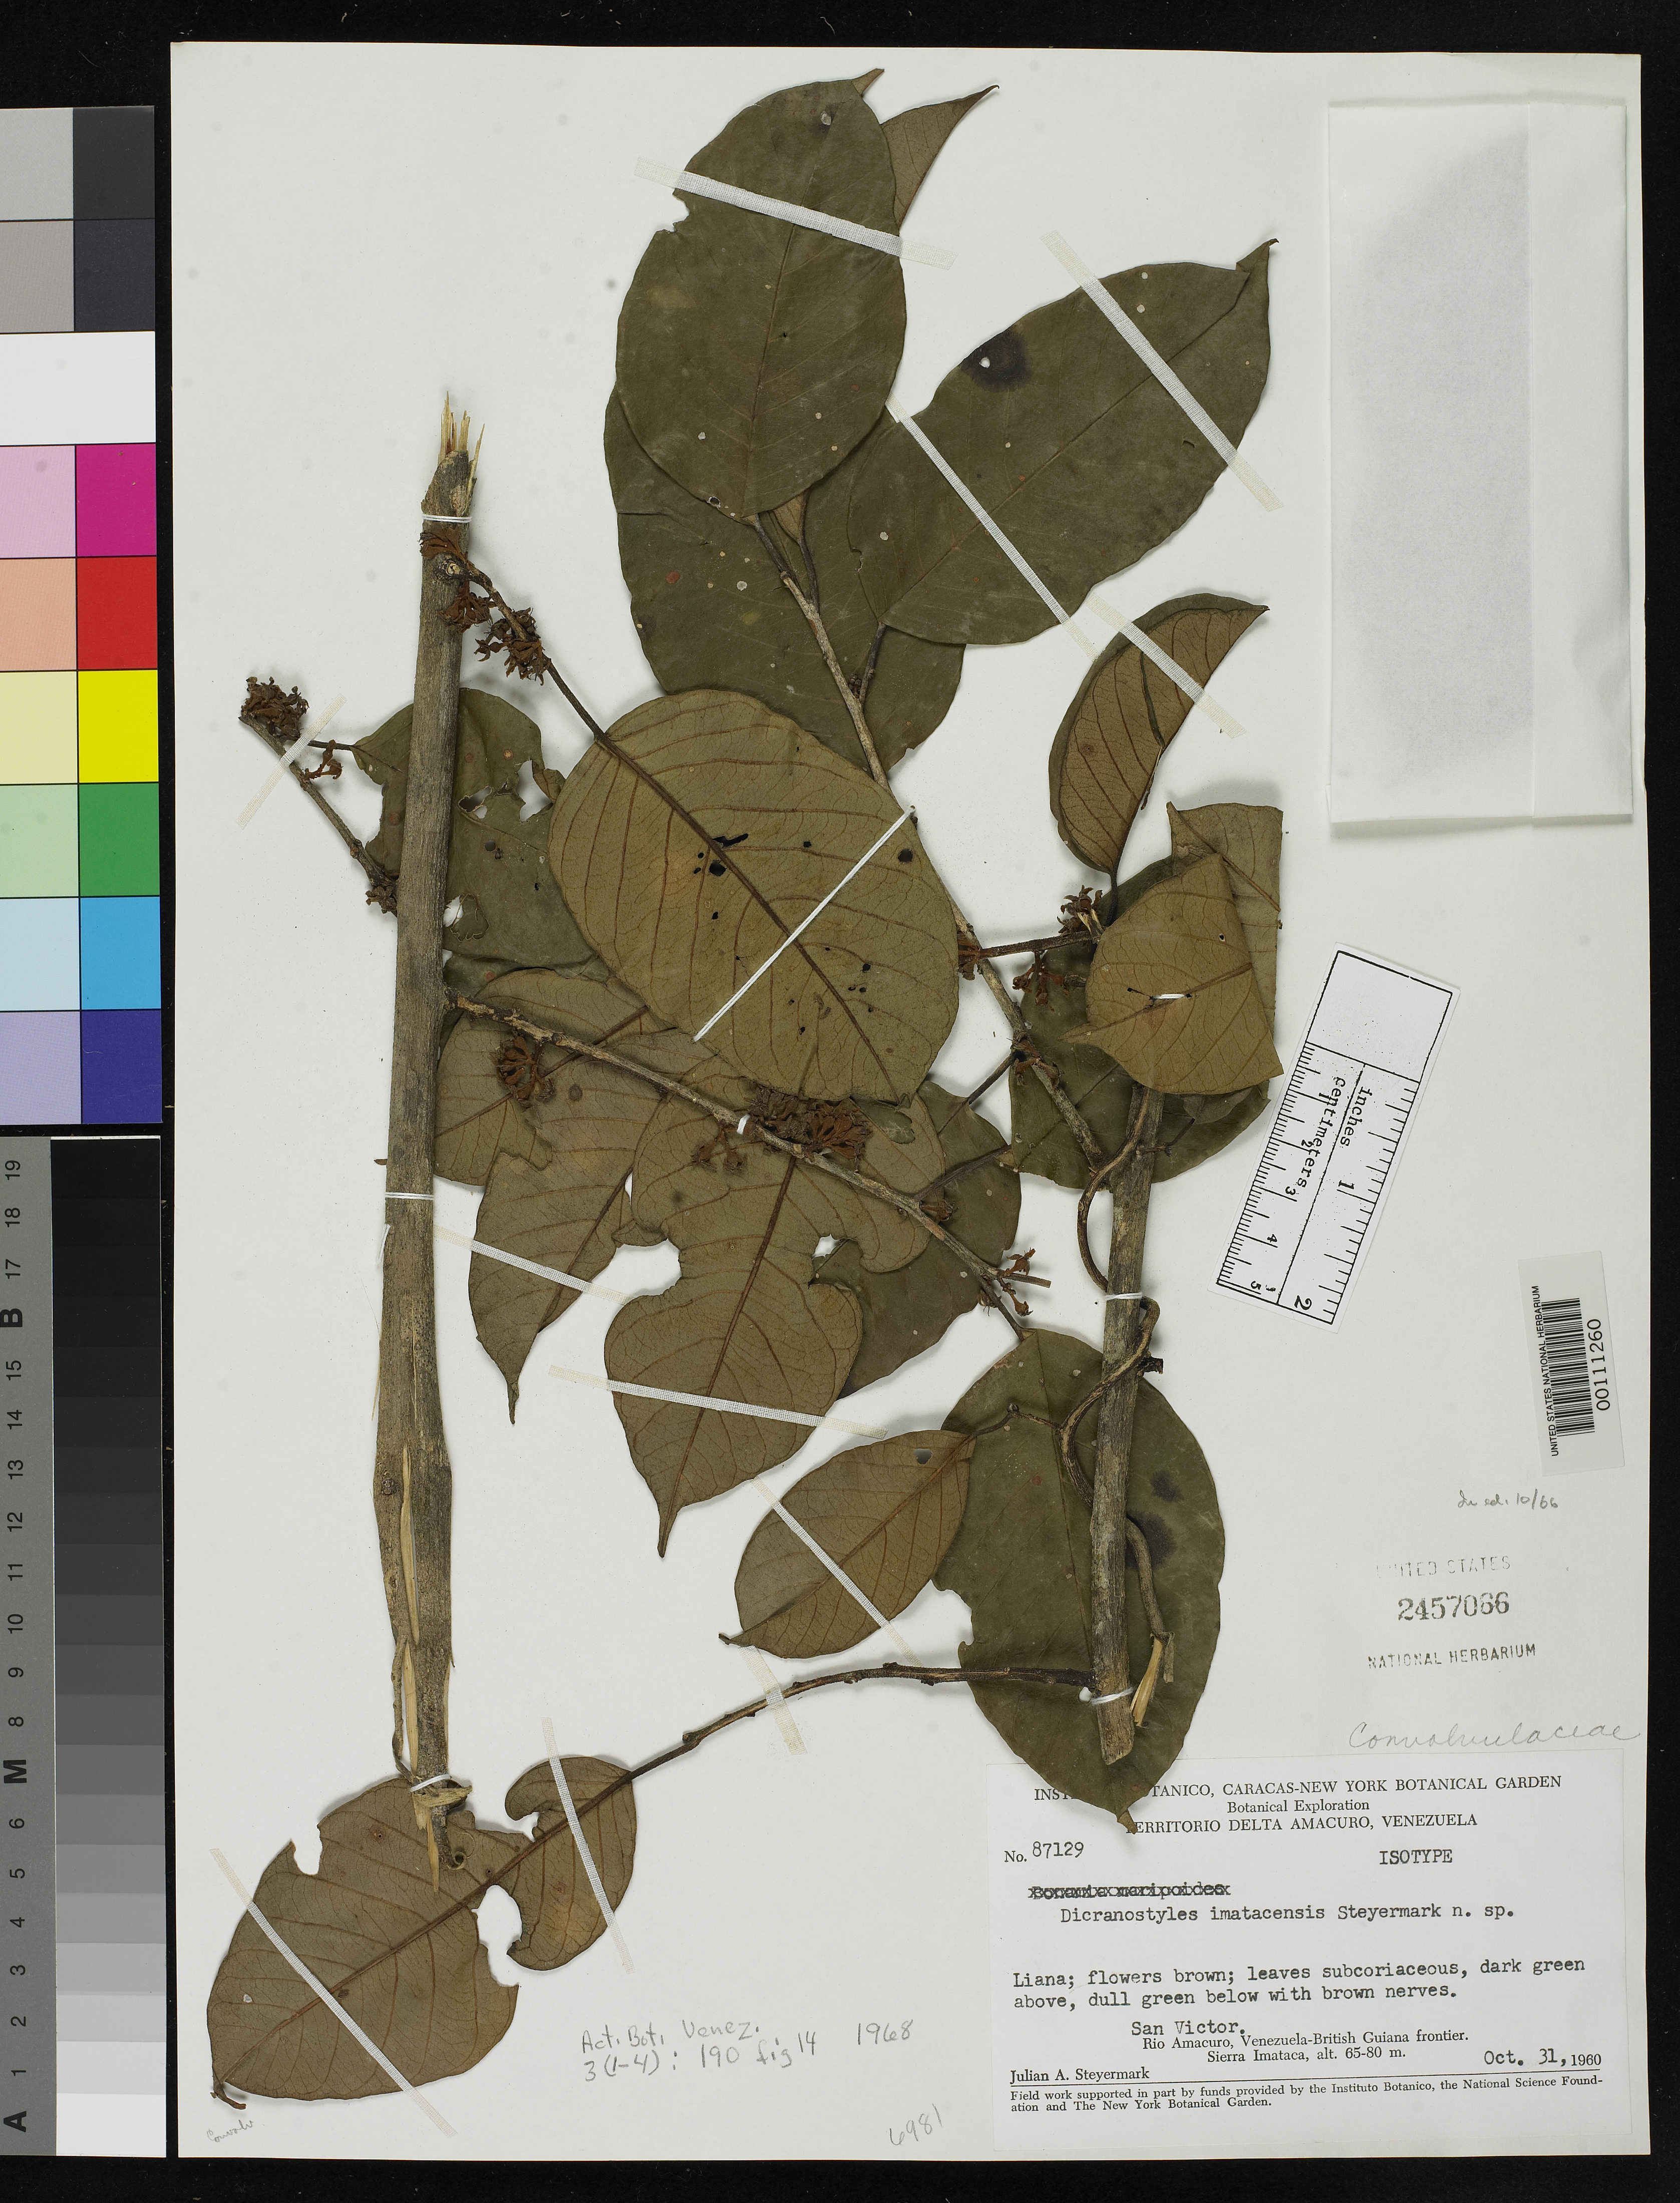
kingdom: Plantae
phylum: Tracheophyta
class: Magnoliopsida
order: Solanales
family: Convolvulaceae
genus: Dicranostyles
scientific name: Dicranostyles imatacensis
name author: Steyerm.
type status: Isotype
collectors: J. Steyermark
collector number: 87129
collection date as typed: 31 Oct 1960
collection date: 1960-10-31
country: Venezuela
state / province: Delta Amacuro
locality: San Victor. Rio Amacuro, Venezuela-Guyana border, Sierra Imataca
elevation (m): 65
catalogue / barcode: US 2457066